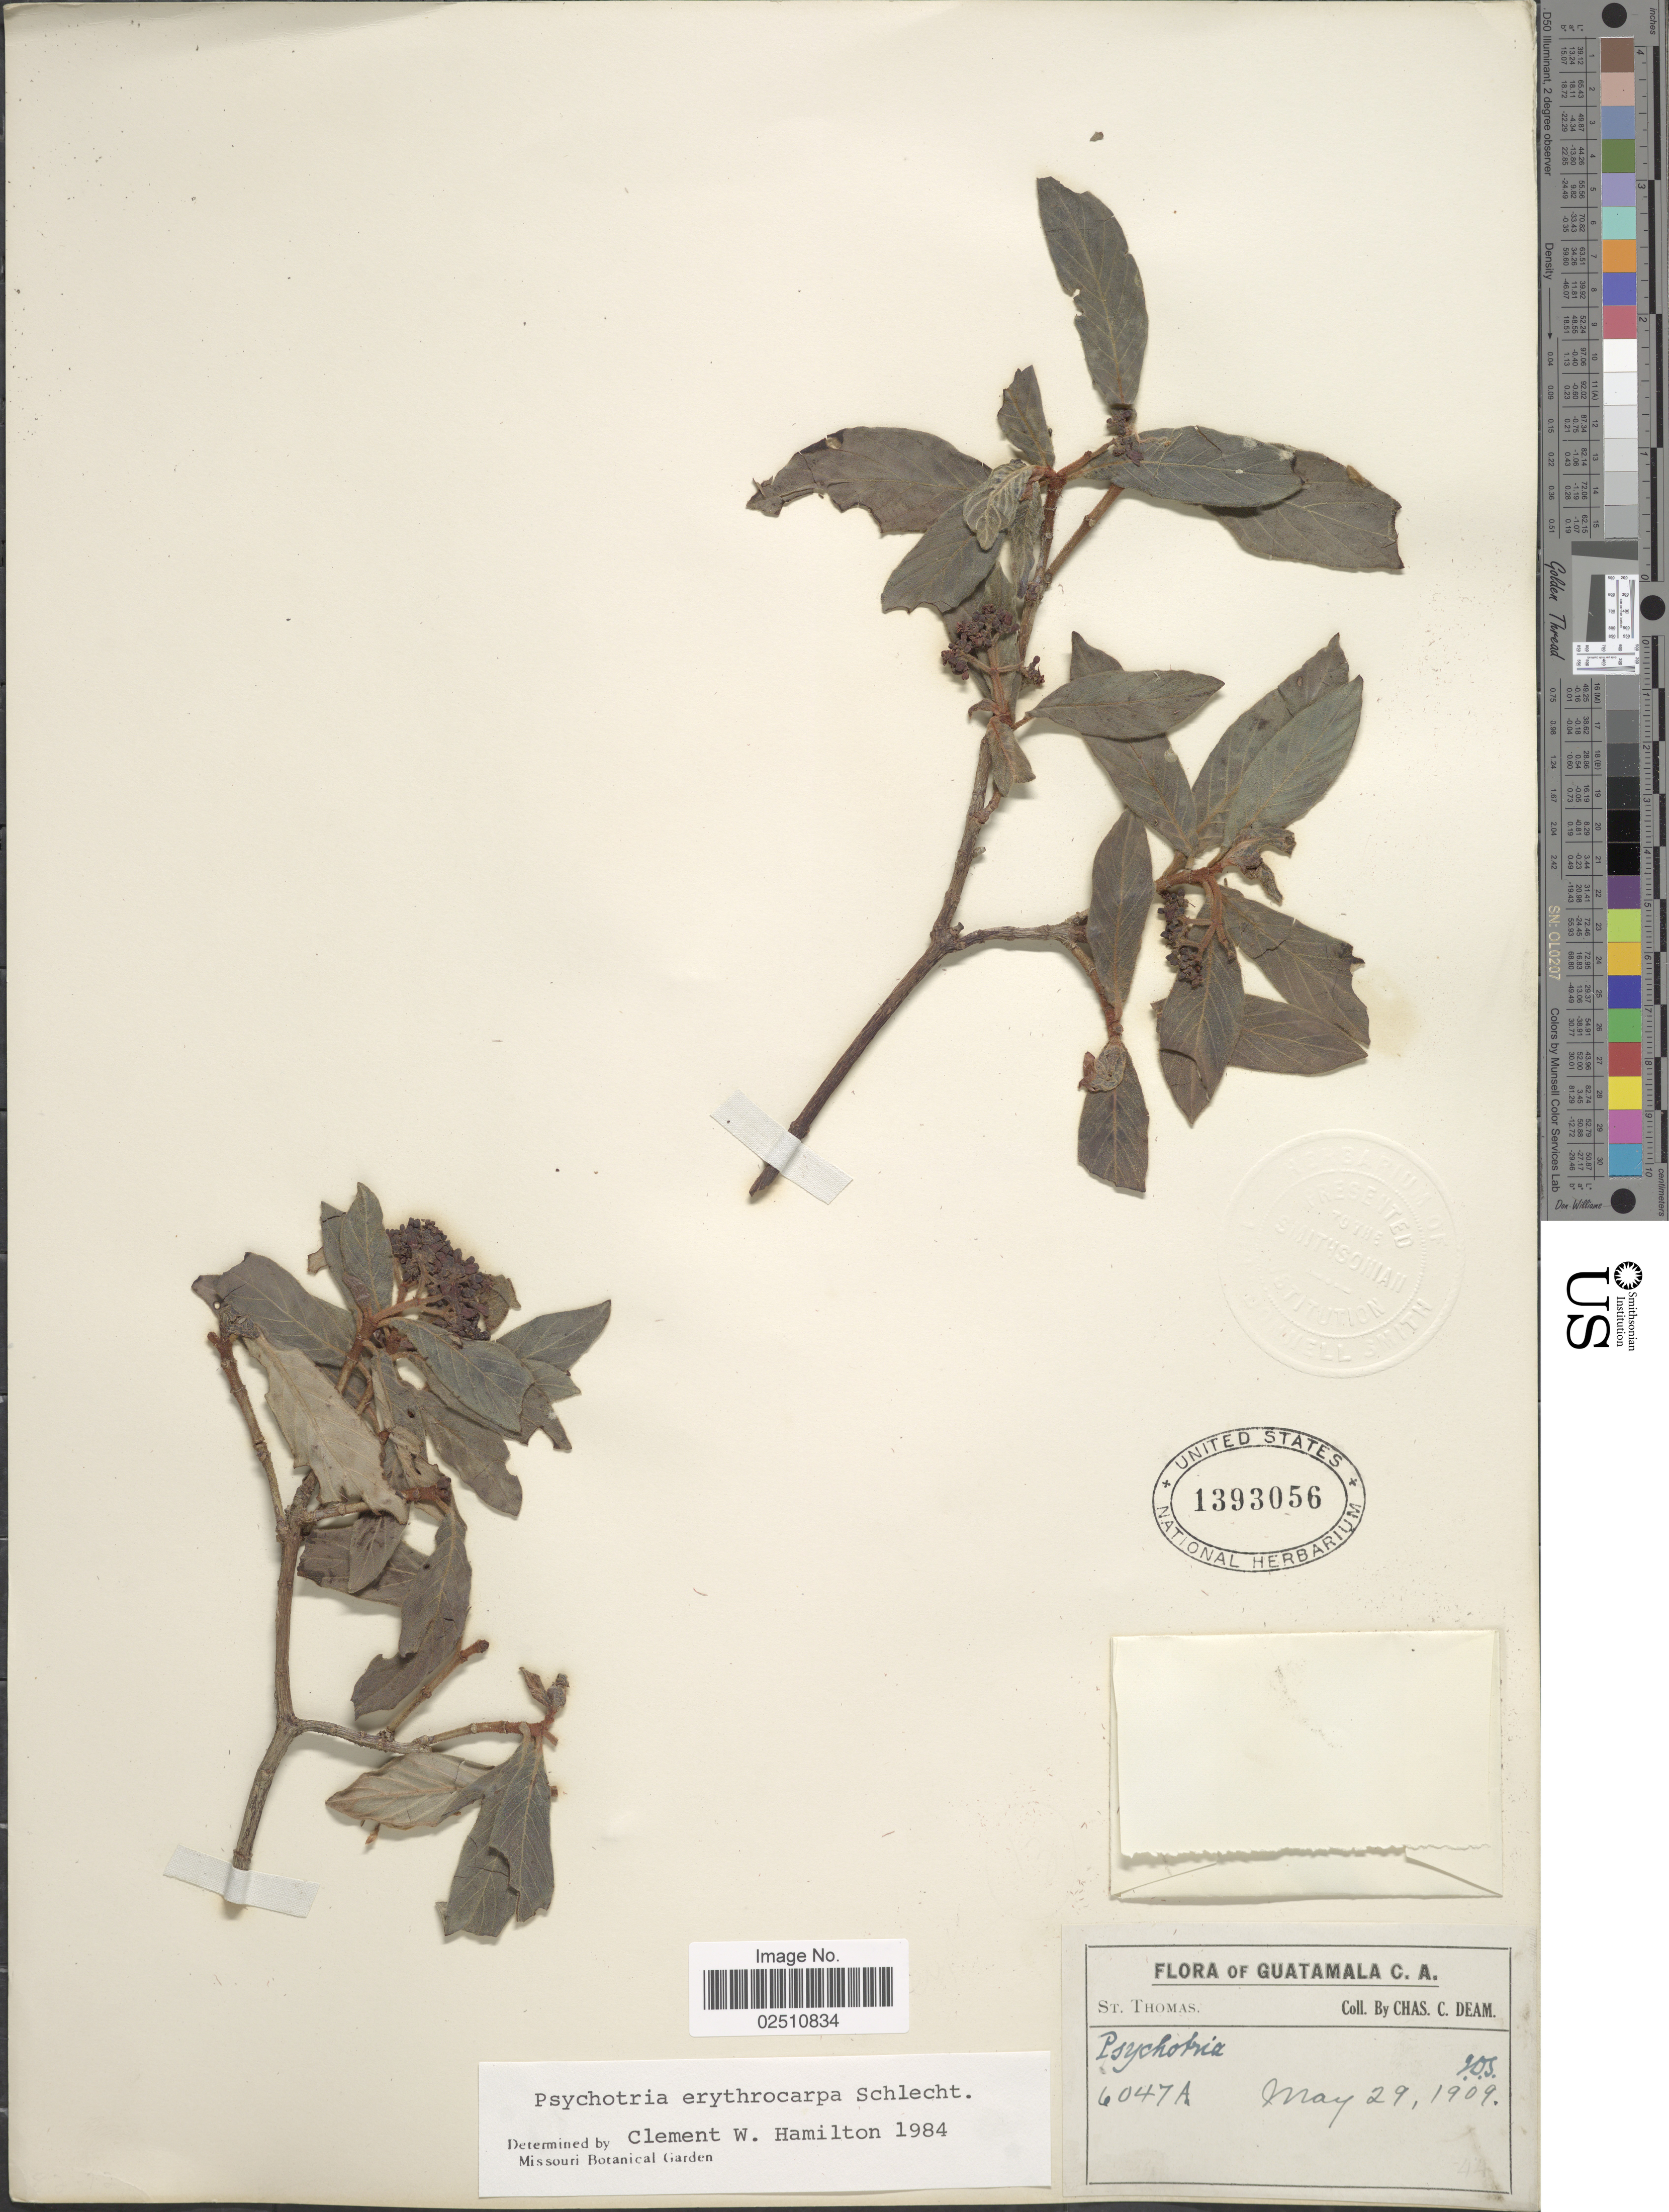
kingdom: Plantae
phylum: Tracheophyta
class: Magnoliopsida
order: Gentianales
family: Rubiaceae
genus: Psychotria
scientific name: Psychotria erythrocarpa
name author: Schltdl.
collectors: C. C. Deam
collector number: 6047A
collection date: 1909-05-29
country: Guatemala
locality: Guatemala C.A., St. Thomas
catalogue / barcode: US 1393056